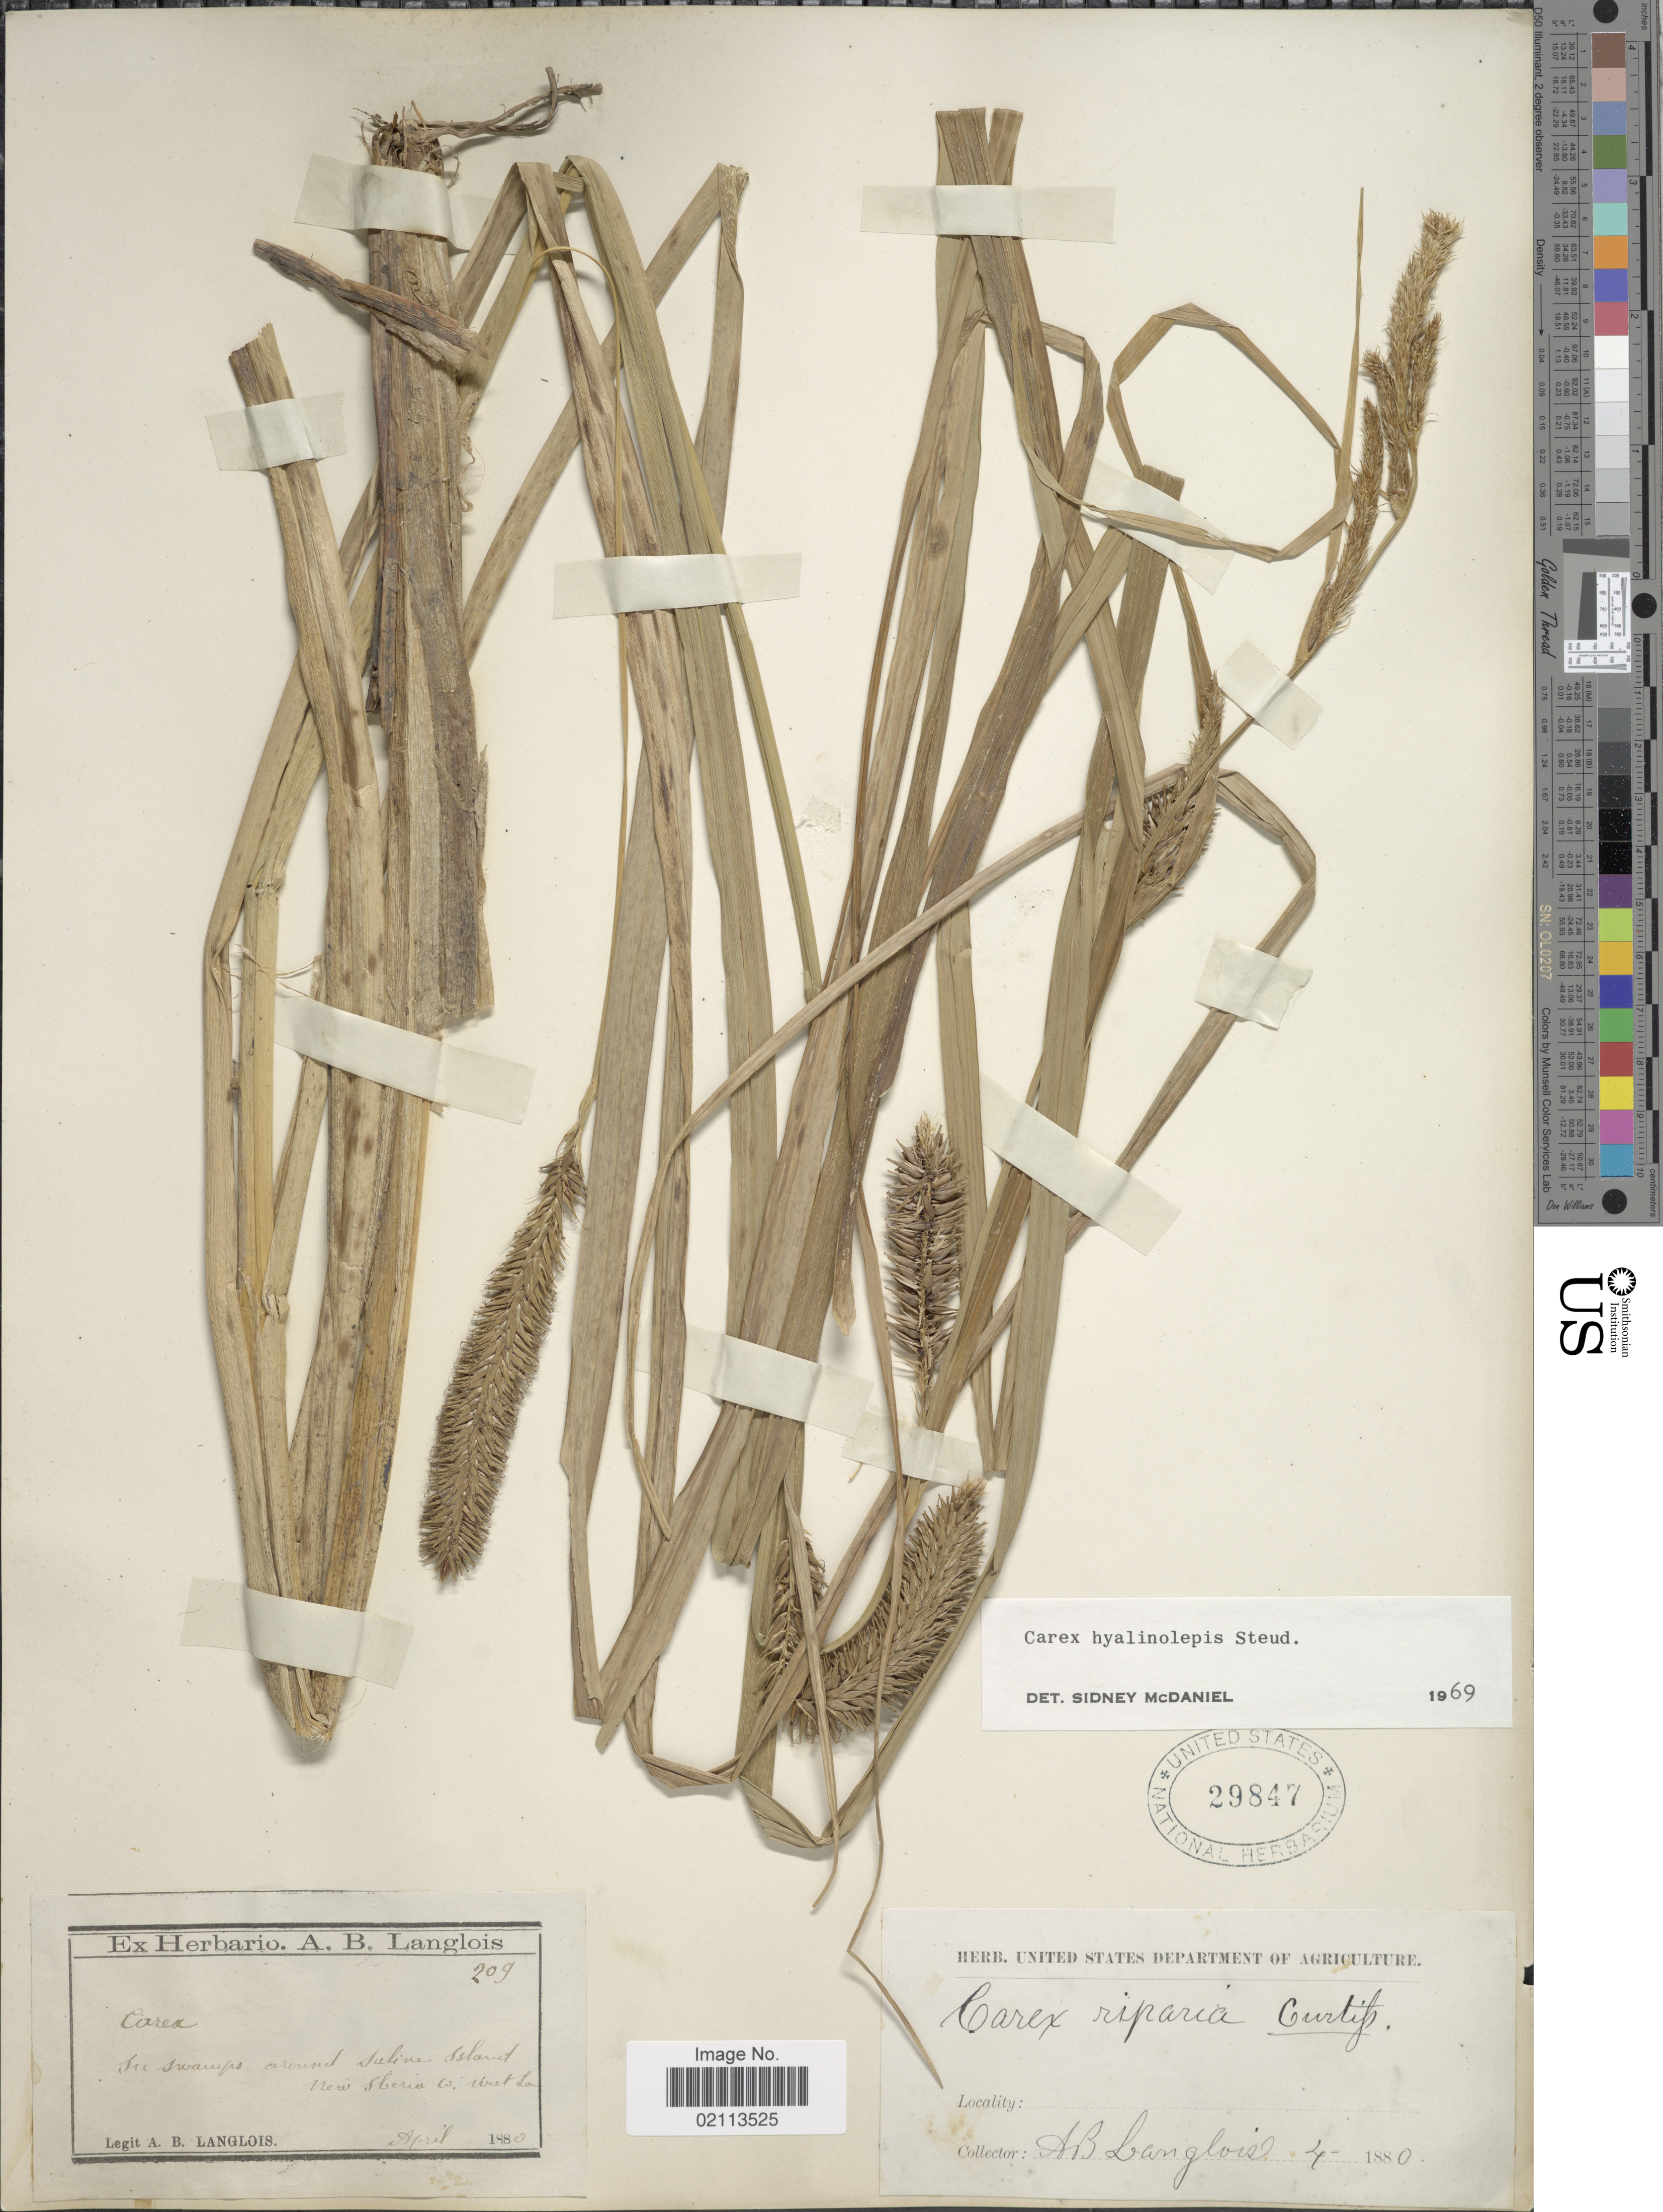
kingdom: Plantae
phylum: Tracheophyta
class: Liliopsida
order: Poales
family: Cyperaceae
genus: Carex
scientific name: Carex hyalinolepis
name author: Steud.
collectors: A. Langlois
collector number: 209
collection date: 1880-04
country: United States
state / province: Louisiana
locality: In swamps around Saline Island, New Iberia Co, West La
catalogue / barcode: US 29847